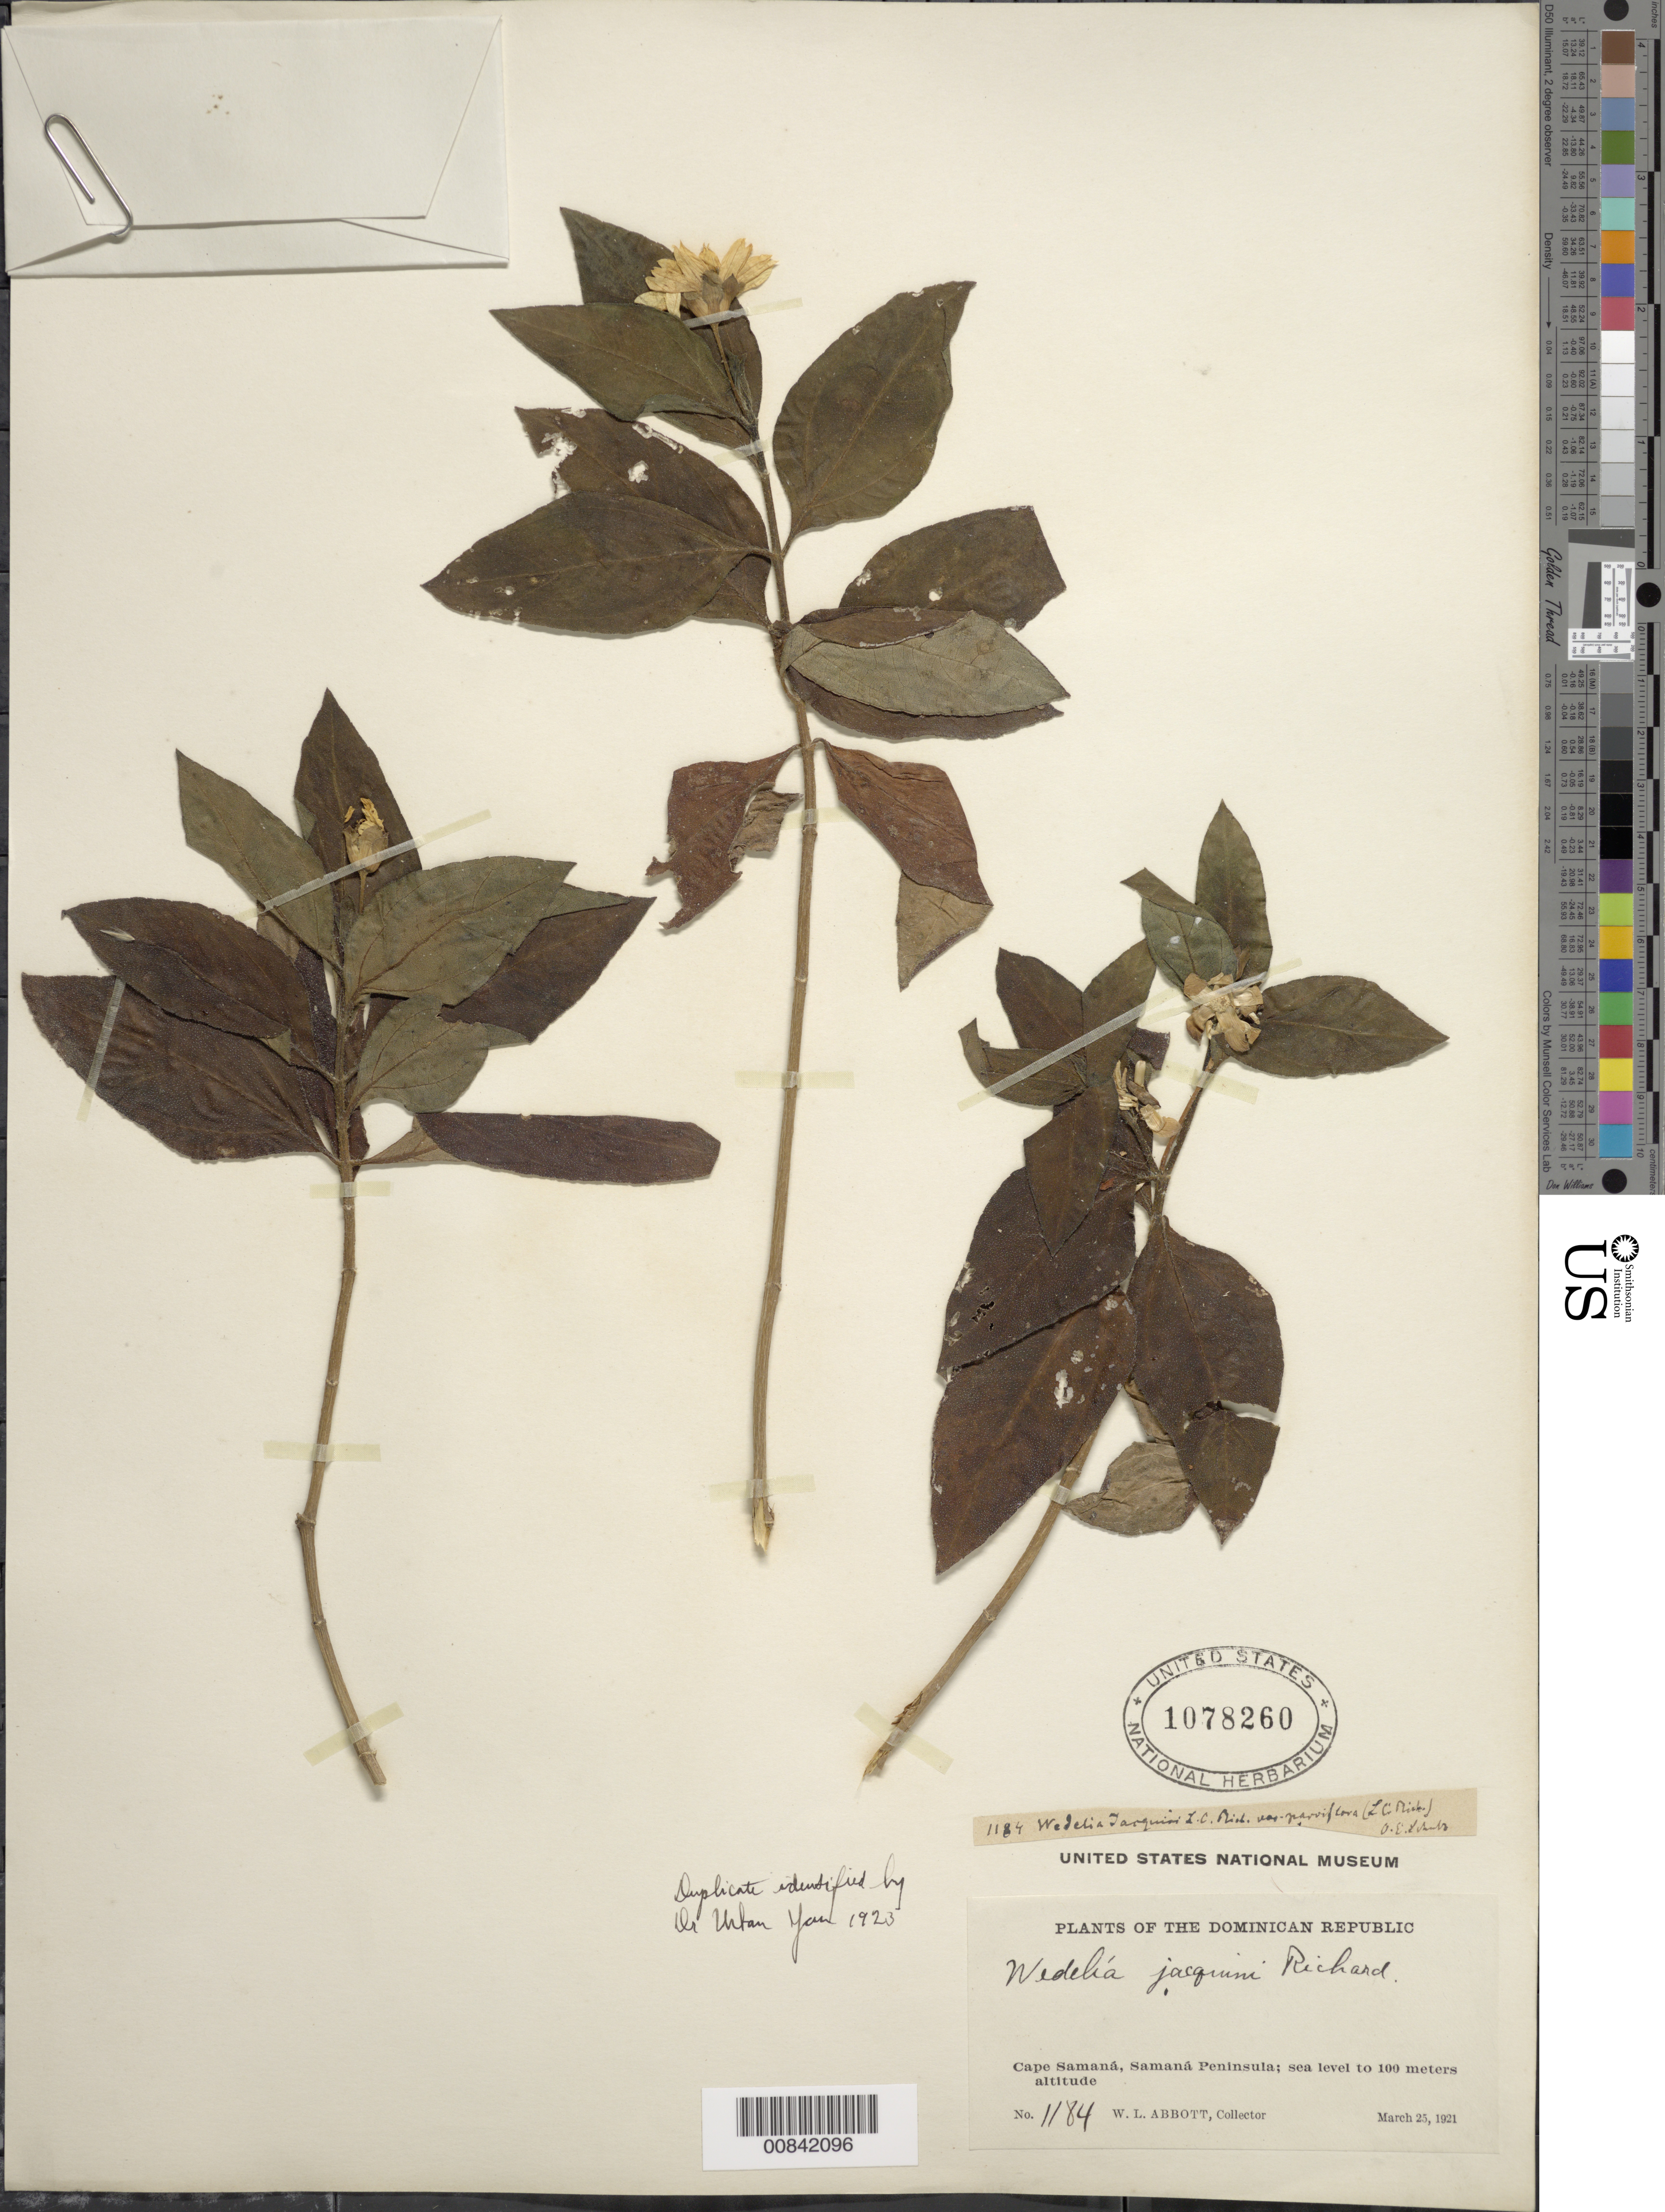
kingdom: Plantae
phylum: Tracheophyta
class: Magnoliopsida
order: Asterales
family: Asteraceae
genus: Wedelia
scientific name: Wedelia calycina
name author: Rich.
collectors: W. L. Abbott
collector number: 1184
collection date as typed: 25 Mar 1921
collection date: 1921-03-25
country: Dominican Republic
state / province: Samana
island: Hispaniola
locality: Cape Samaná, Samaná Peninsula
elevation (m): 0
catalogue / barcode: US 1078260